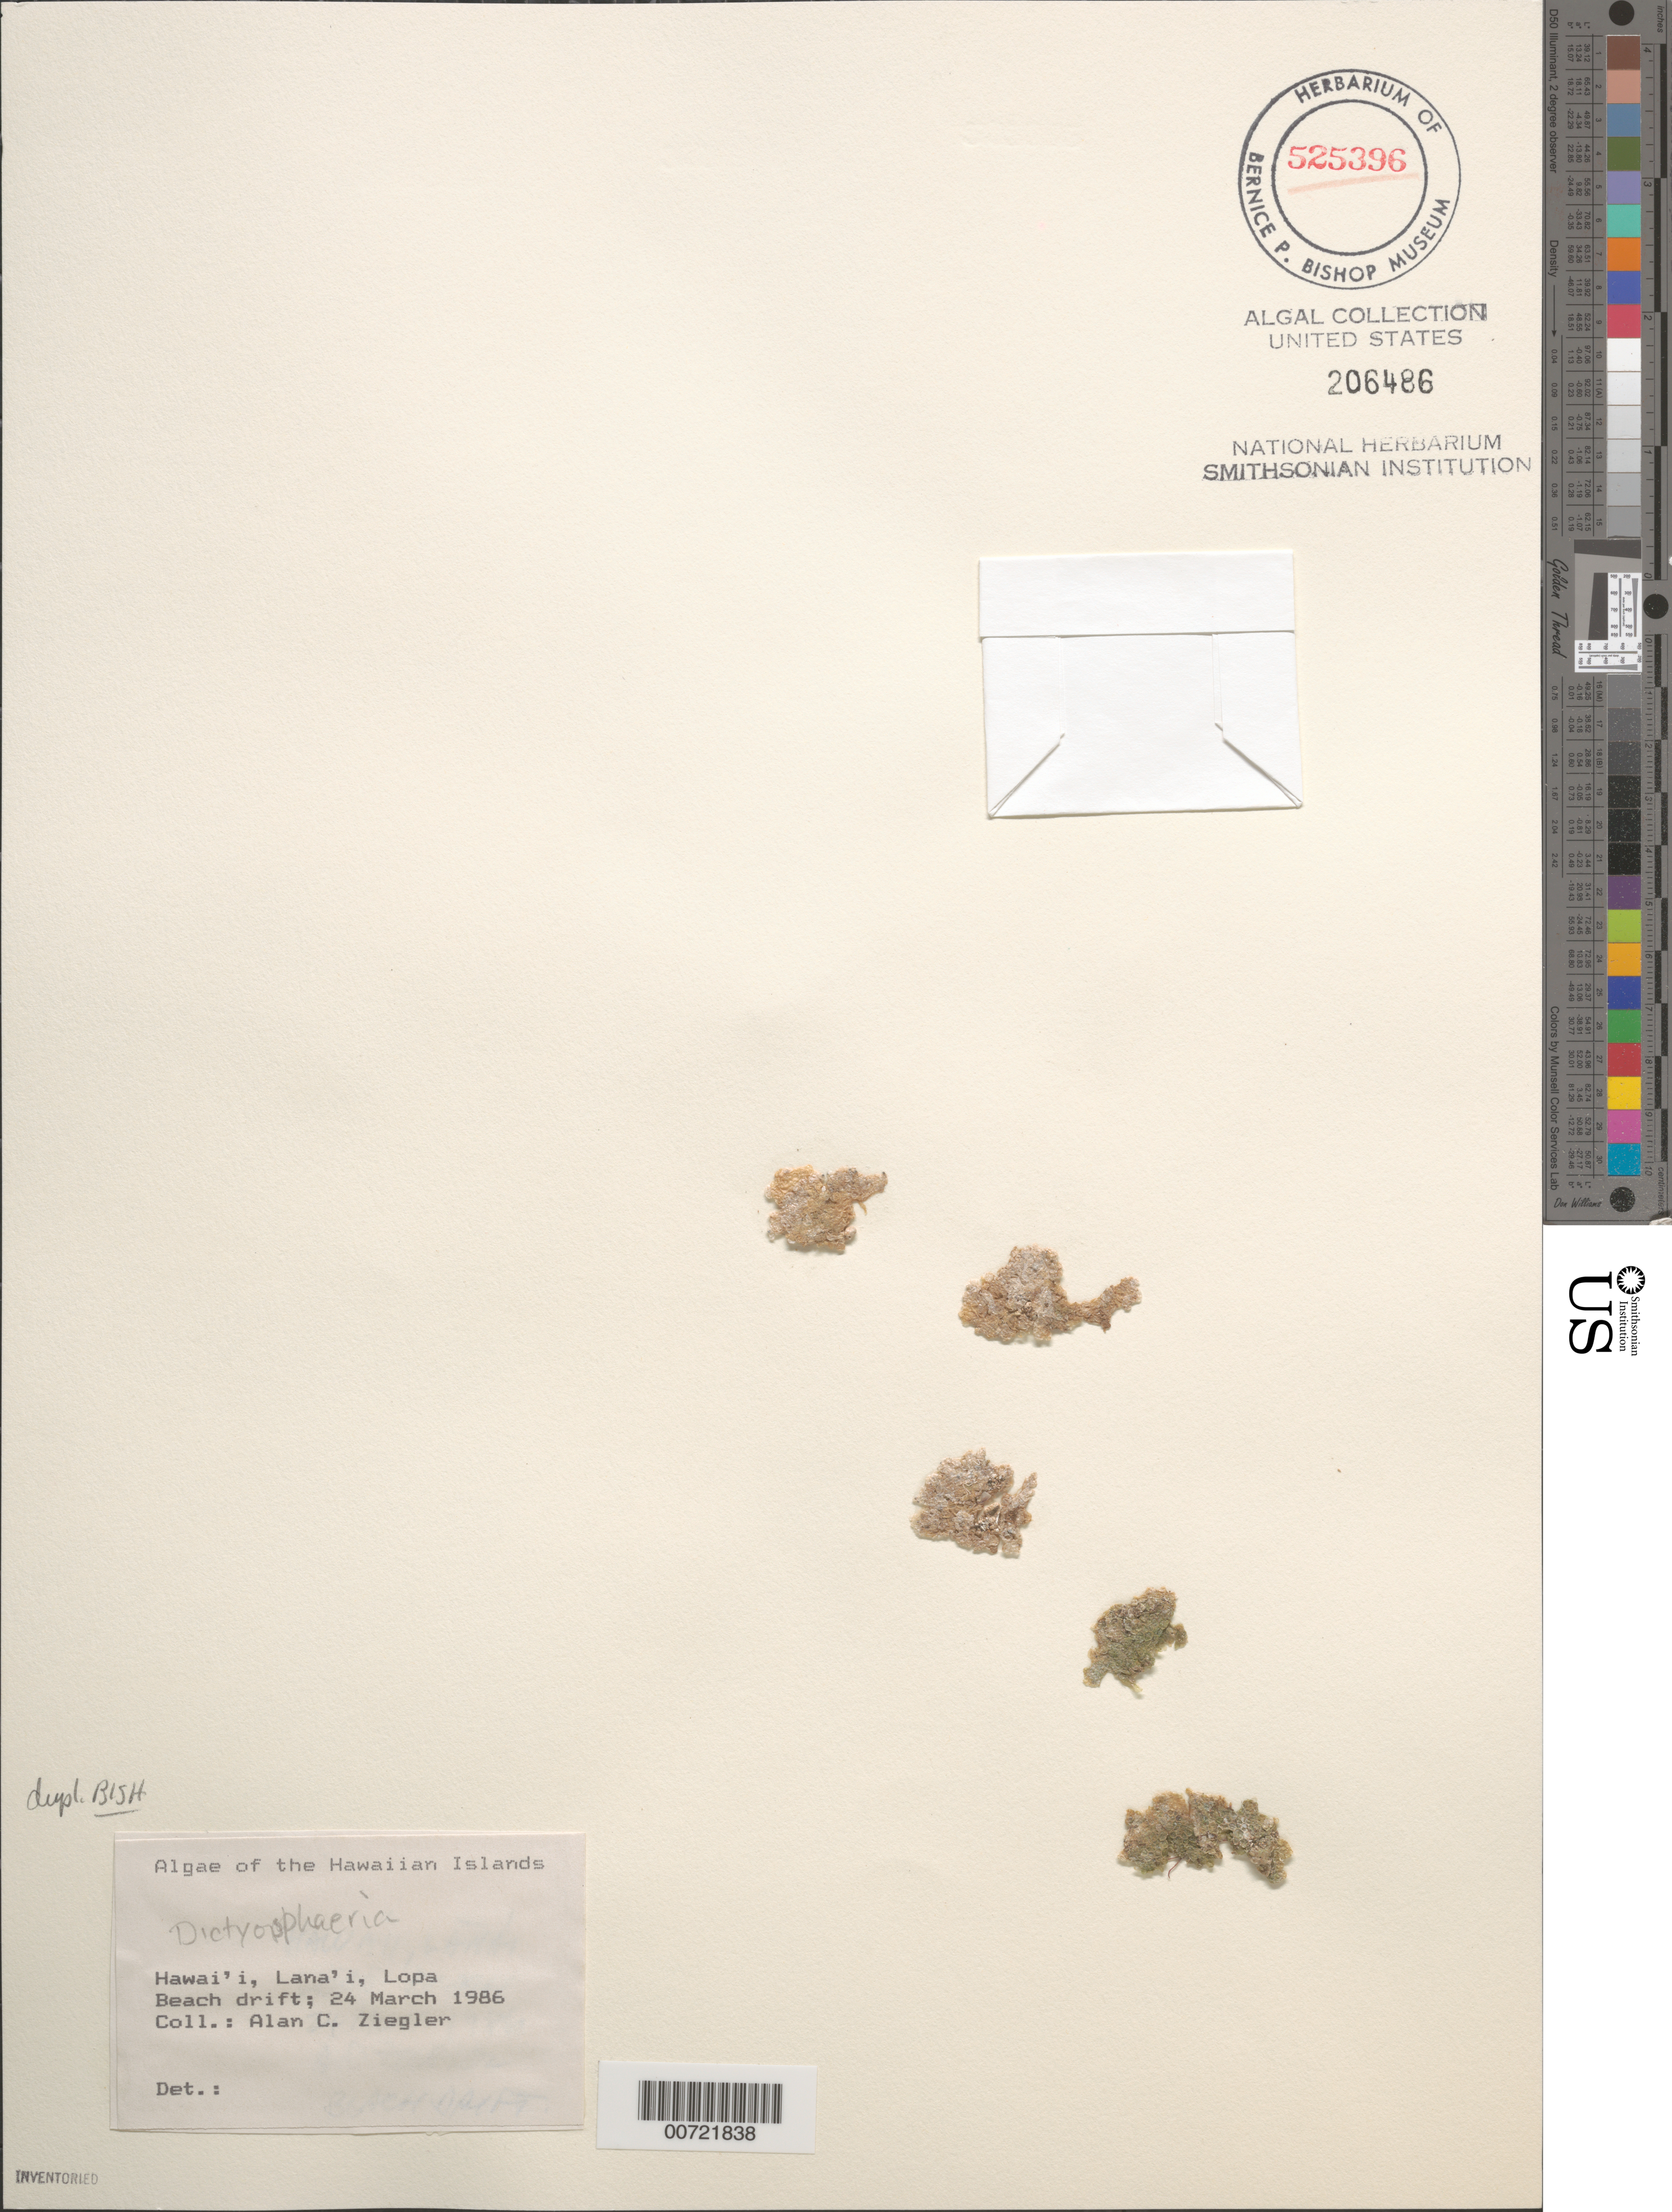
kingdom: Plantae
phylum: Chlorophyta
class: Ulvophyceae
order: Siphonocladales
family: Siphonocladaceae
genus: Dictyosphaeria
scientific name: Dictyosphaeria sp.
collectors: A. Ziegler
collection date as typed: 24 Mar 1986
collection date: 1986-03-24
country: United States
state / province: Hawaii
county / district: Maui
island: Lana'i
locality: Lopa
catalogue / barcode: US 206486